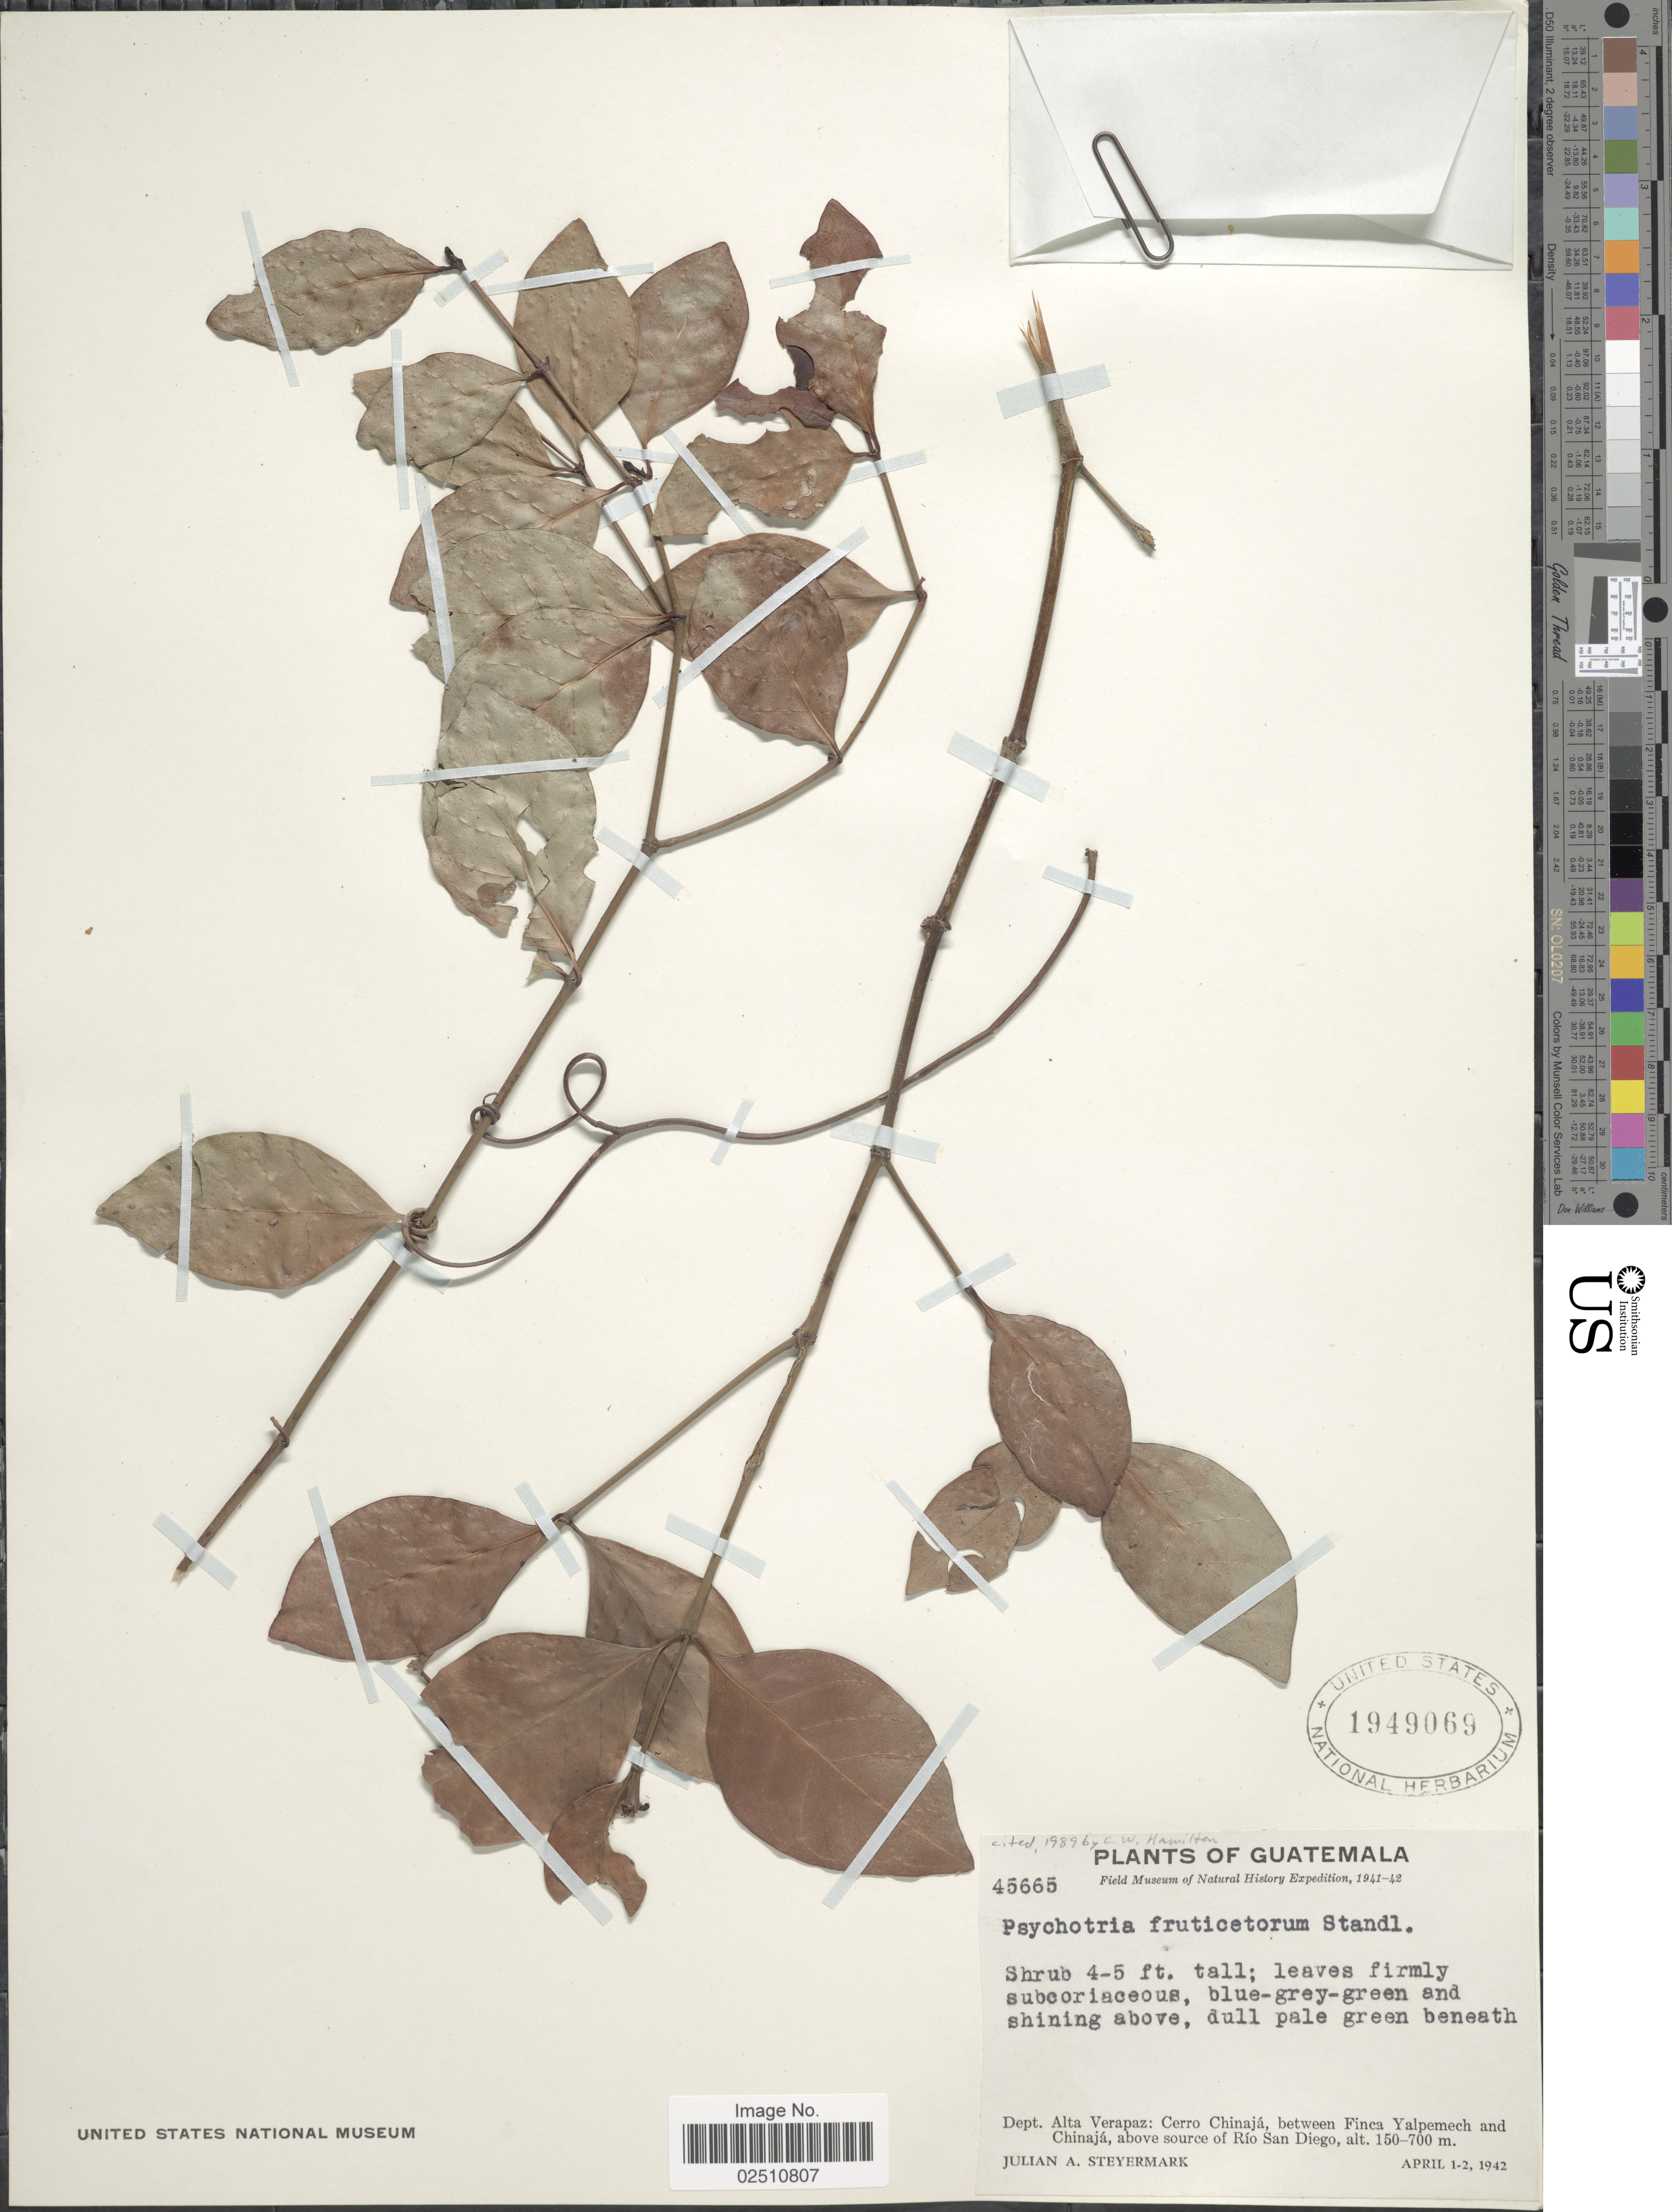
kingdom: Plantae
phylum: Tracheophyta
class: Magnoliopsida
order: Gentianales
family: Rubiaceae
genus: Psychotria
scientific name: Psychotria fruticetorum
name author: Standl.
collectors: J. Steyermark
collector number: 45665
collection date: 1942-04-01/1942-04-02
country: Guatemala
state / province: Alta Verapaz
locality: Cerro Chinaja, between Finca Yalpemech and Chinaja, above source of Rio San Diego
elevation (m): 150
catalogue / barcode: US 1949069